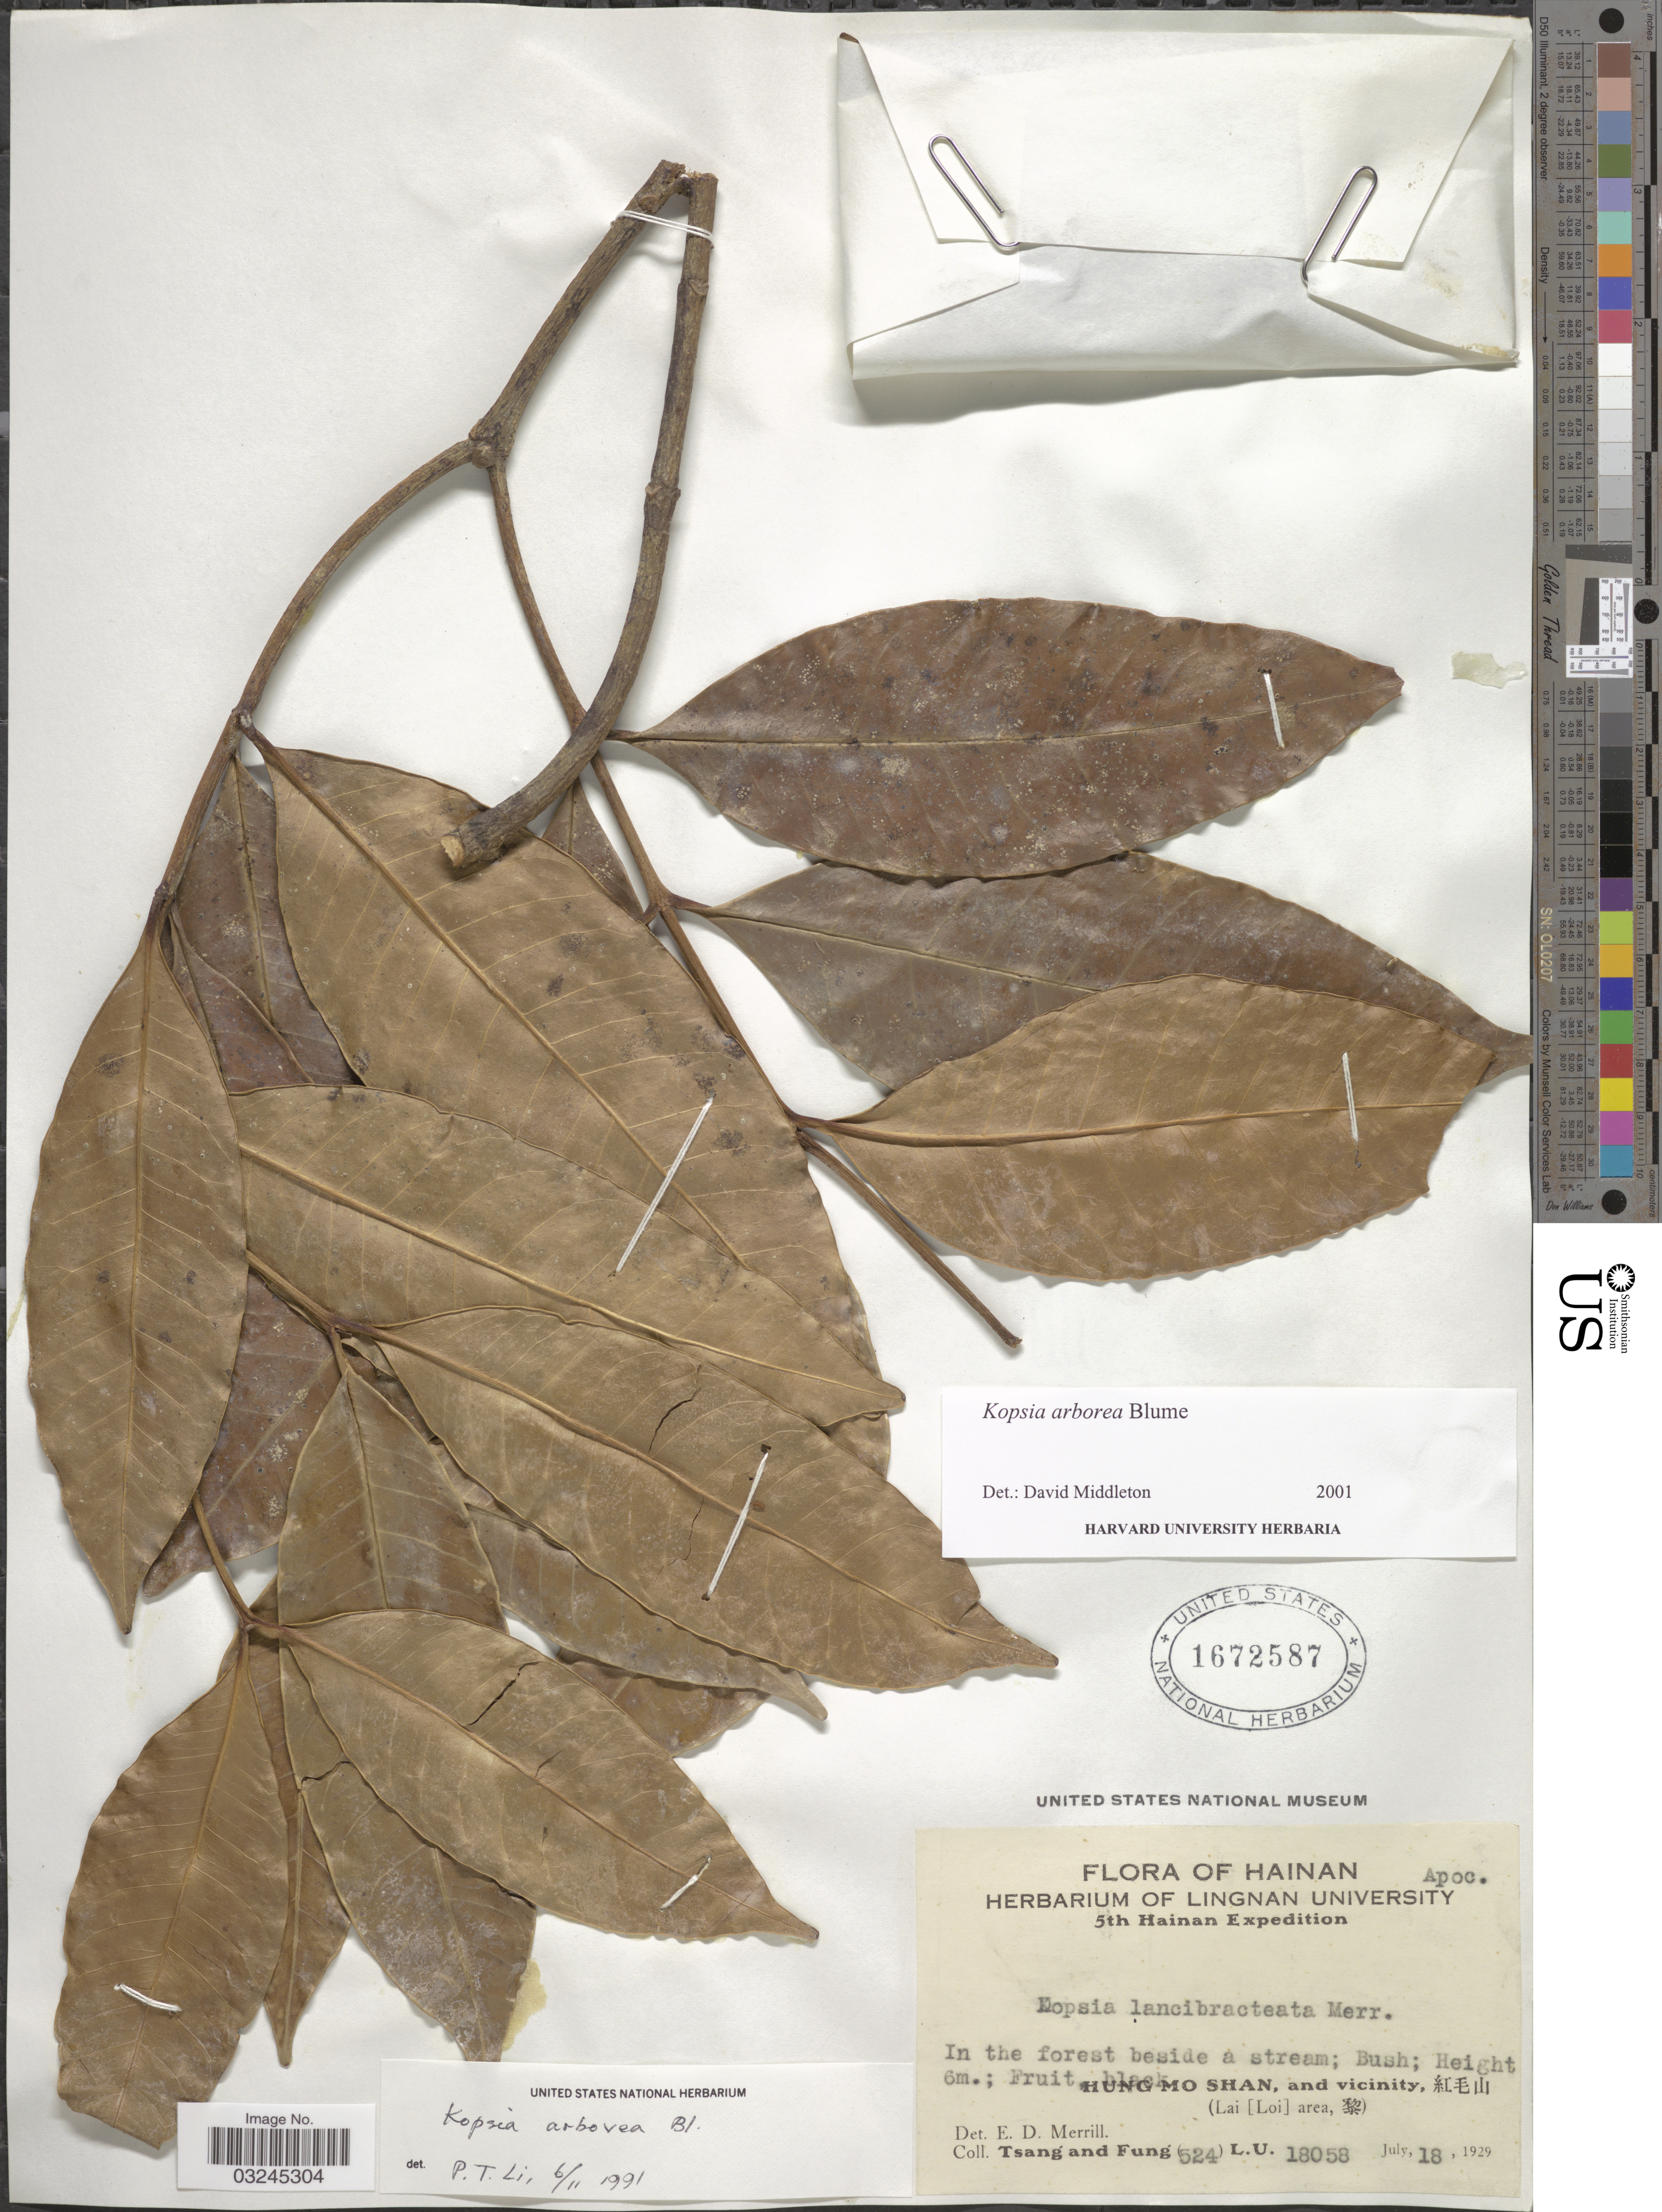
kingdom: Plantae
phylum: Tracheophyta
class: Magnoliopsida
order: Gentianales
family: Apocynaceae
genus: Kopsia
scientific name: Kopsia arborea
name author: Blume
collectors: -. T'sang & Fung, --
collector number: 524/L.U.18058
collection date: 1929-07-18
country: China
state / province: Hainan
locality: Hung Mo Shan, and vicinity, X. (Lai [Loi] area, X).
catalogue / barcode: US 1672587